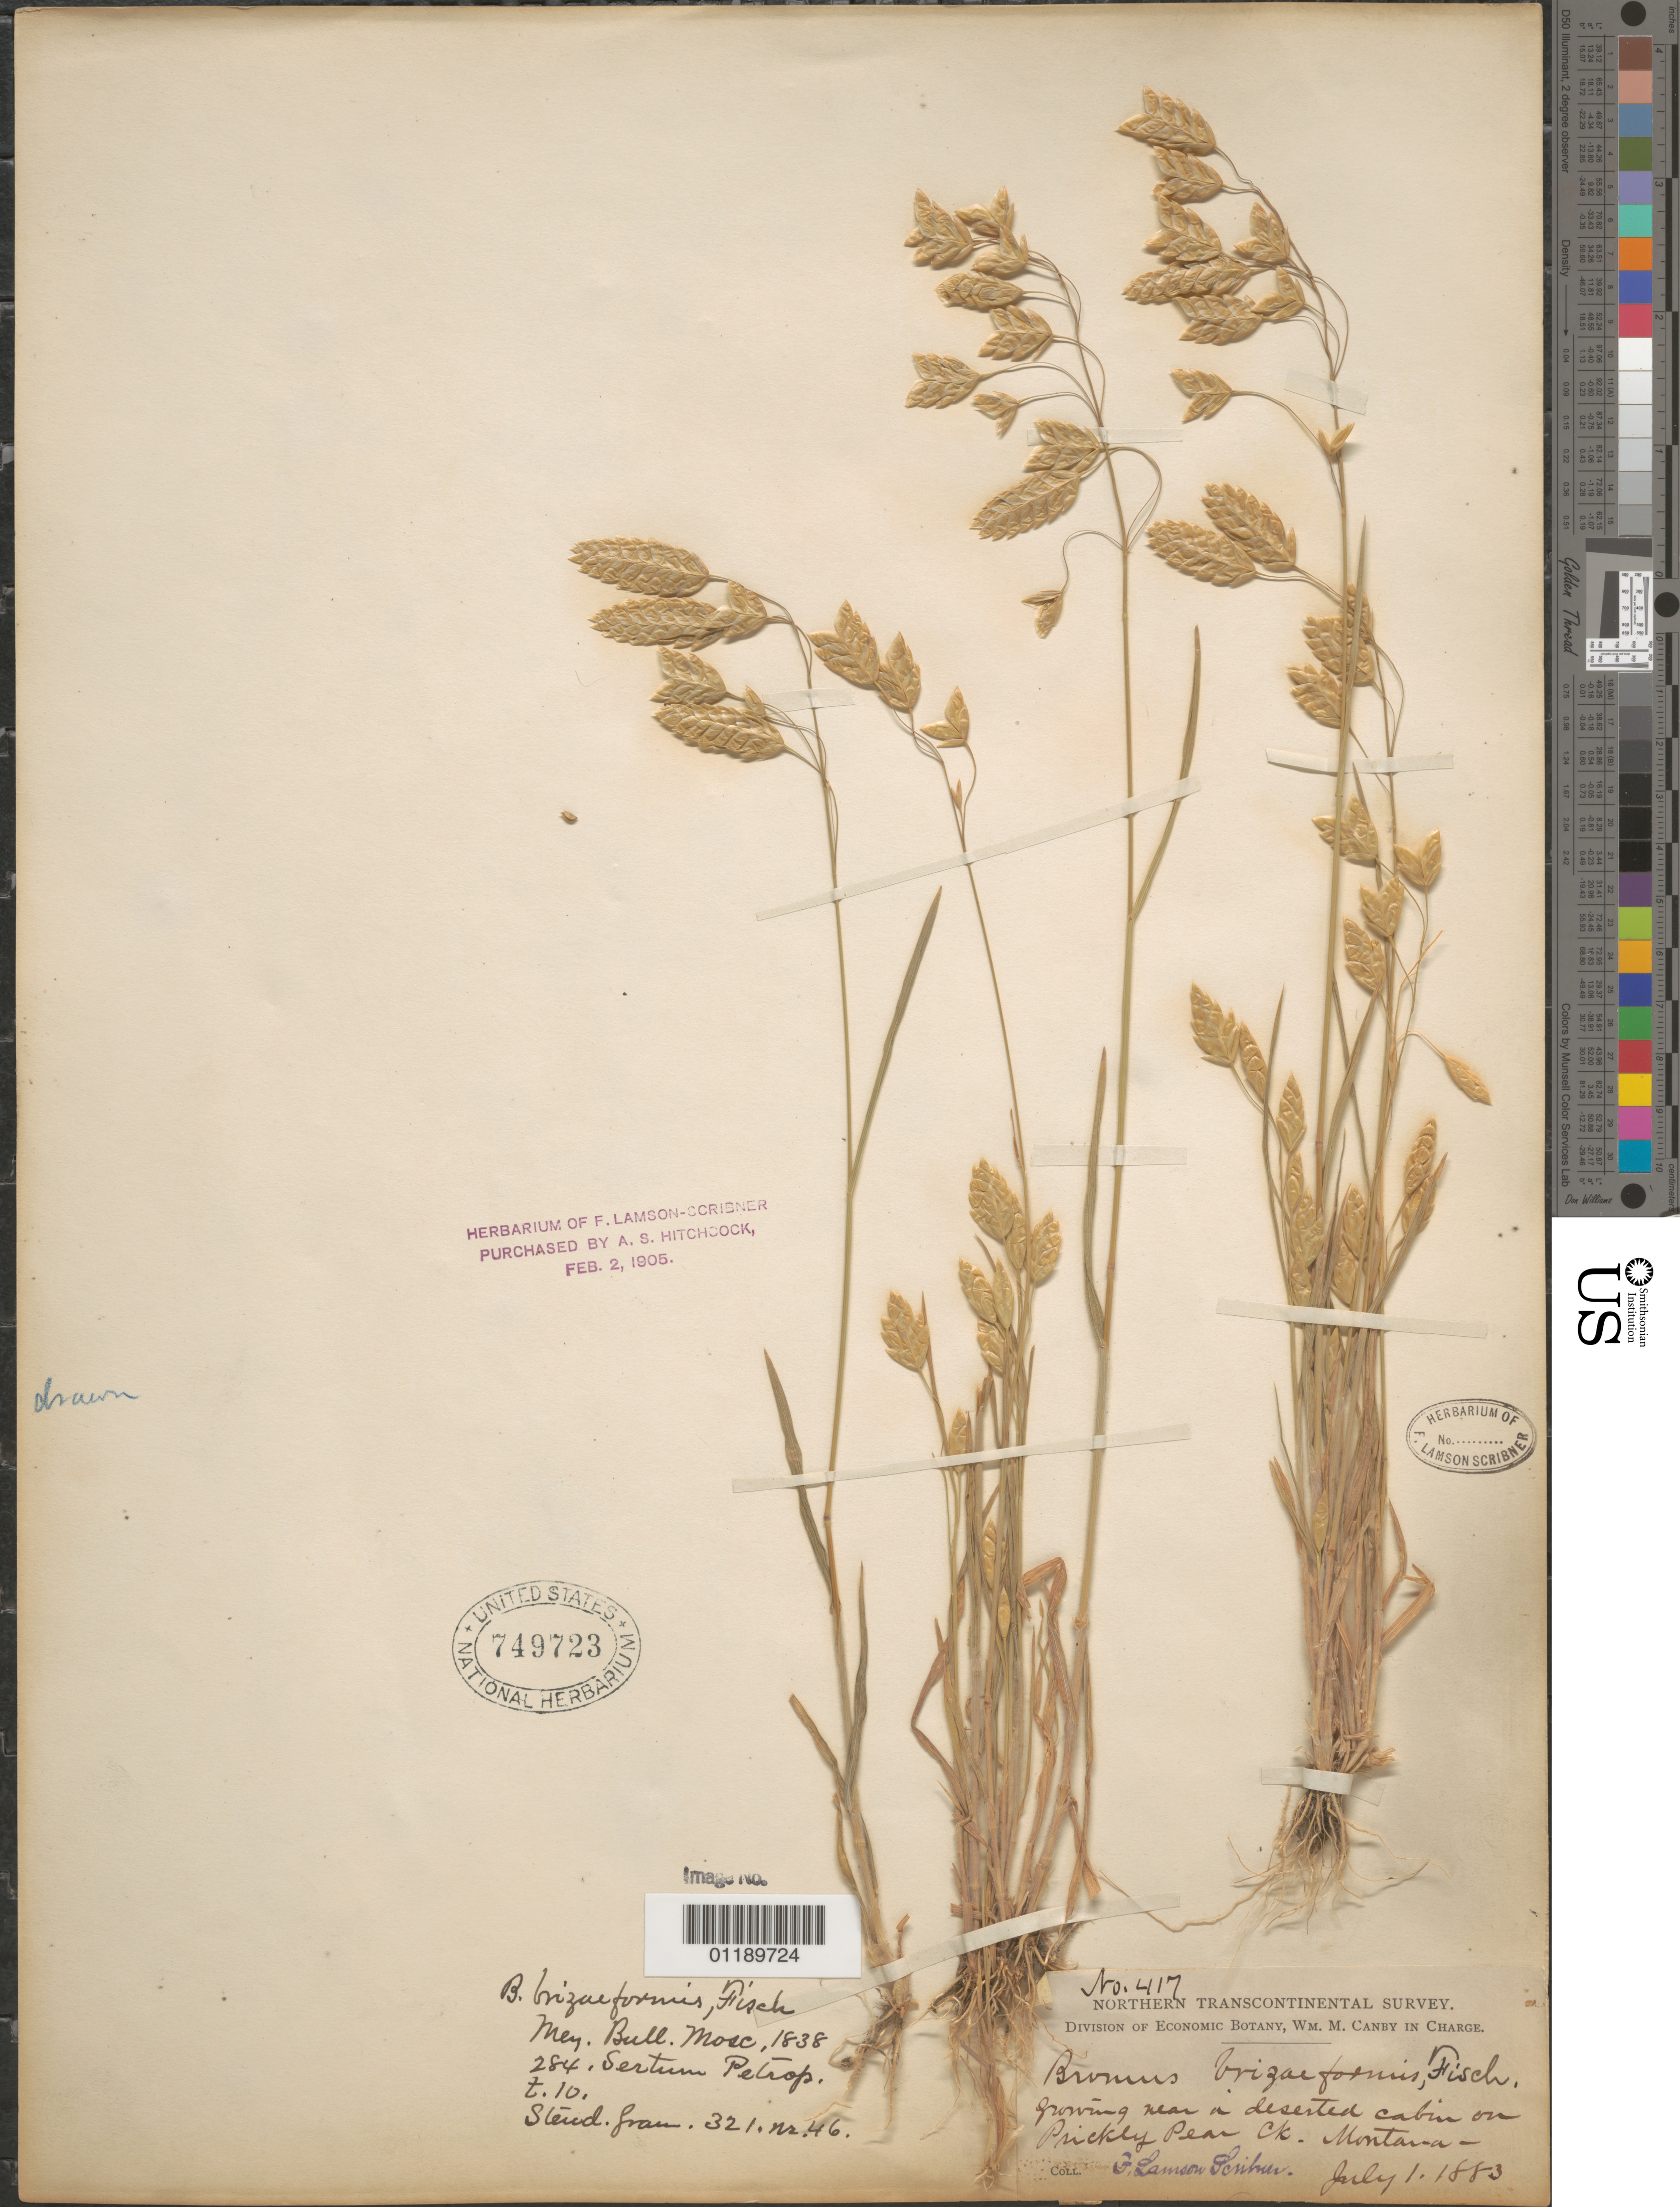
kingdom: Plantae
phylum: Tracheophyta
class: Liliopsida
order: Poales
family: Poaceae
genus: Bromus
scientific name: Bromus briziformis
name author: Fisch. & C.A. Mey.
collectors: F. L. Scribner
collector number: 417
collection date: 1883-07-01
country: United States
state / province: Montana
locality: Prickly Pear Creek.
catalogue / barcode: US 749723